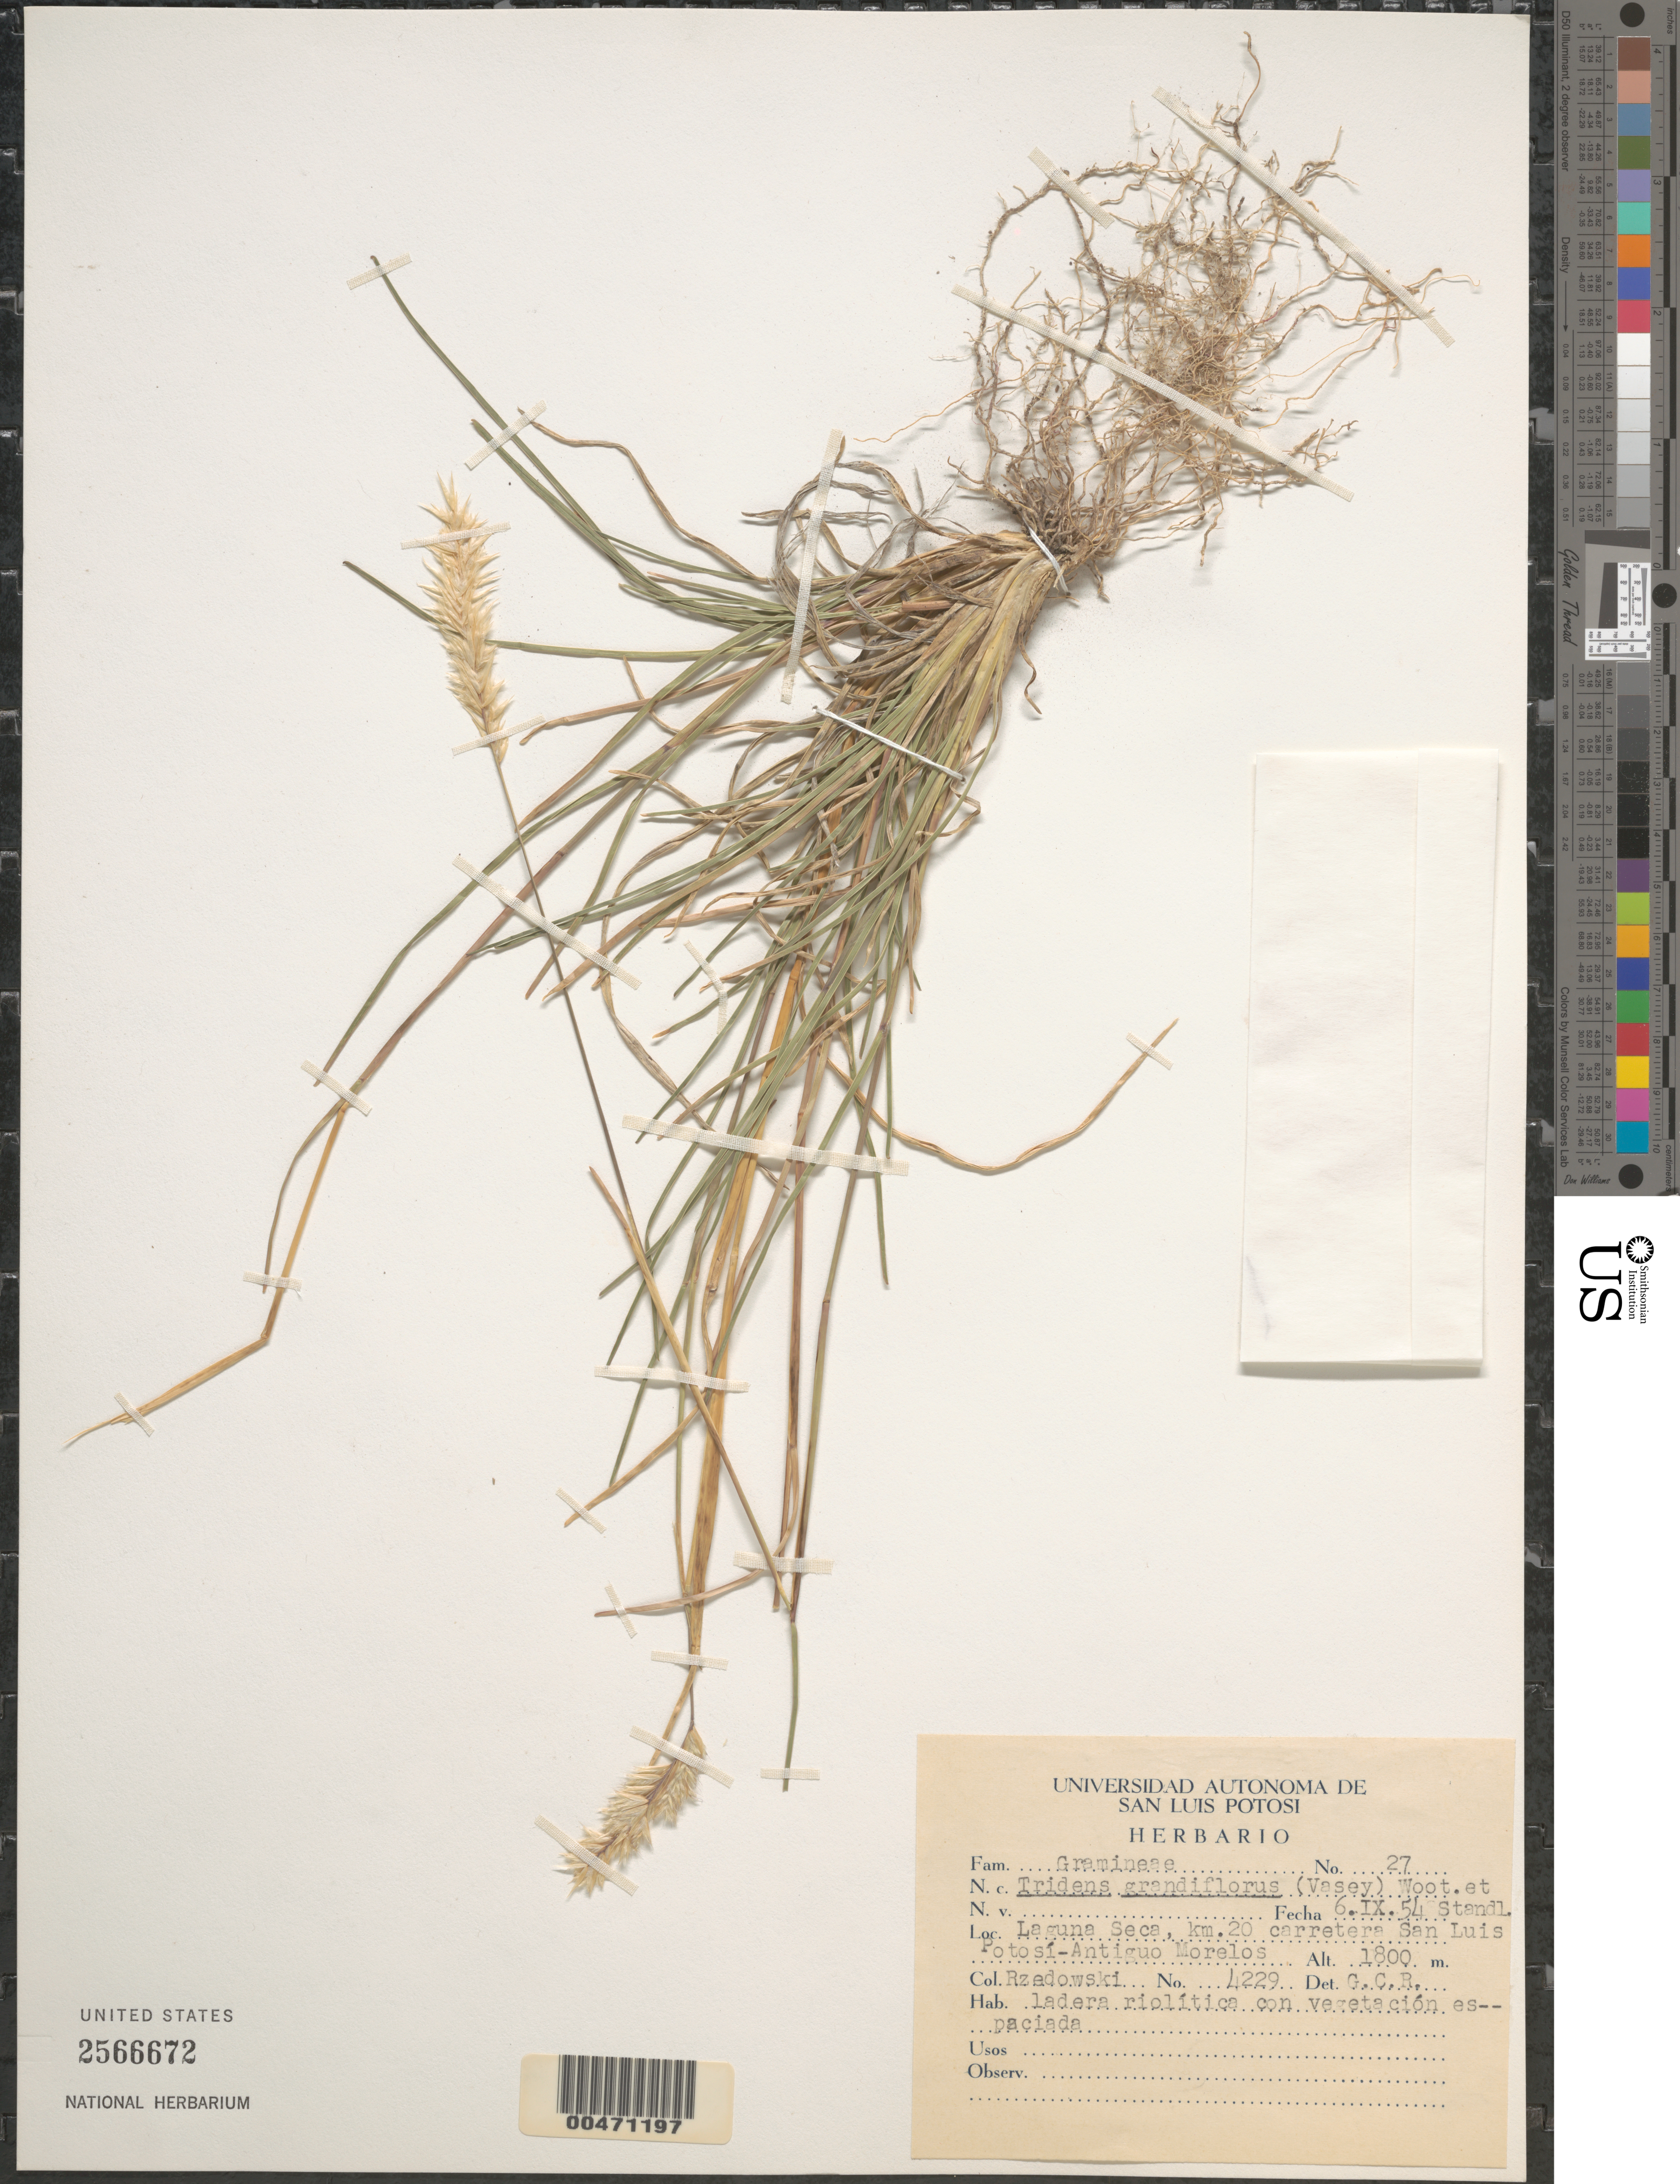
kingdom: Plantae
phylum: Tracheophyta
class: Liliopsida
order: Poales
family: Poaceae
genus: Tridens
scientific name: Tridens grandiflorus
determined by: Rzedowski, G. C.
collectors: J. Rzedowski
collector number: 27/4229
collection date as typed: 6 Sep 1954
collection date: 1954-09-06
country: Mexico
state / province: San Luis Potosi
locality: Laguna Seca, km 20 San Luis Potos¡-Antiguos Morelos Hwy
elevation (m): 1800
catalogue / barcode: US 2566672